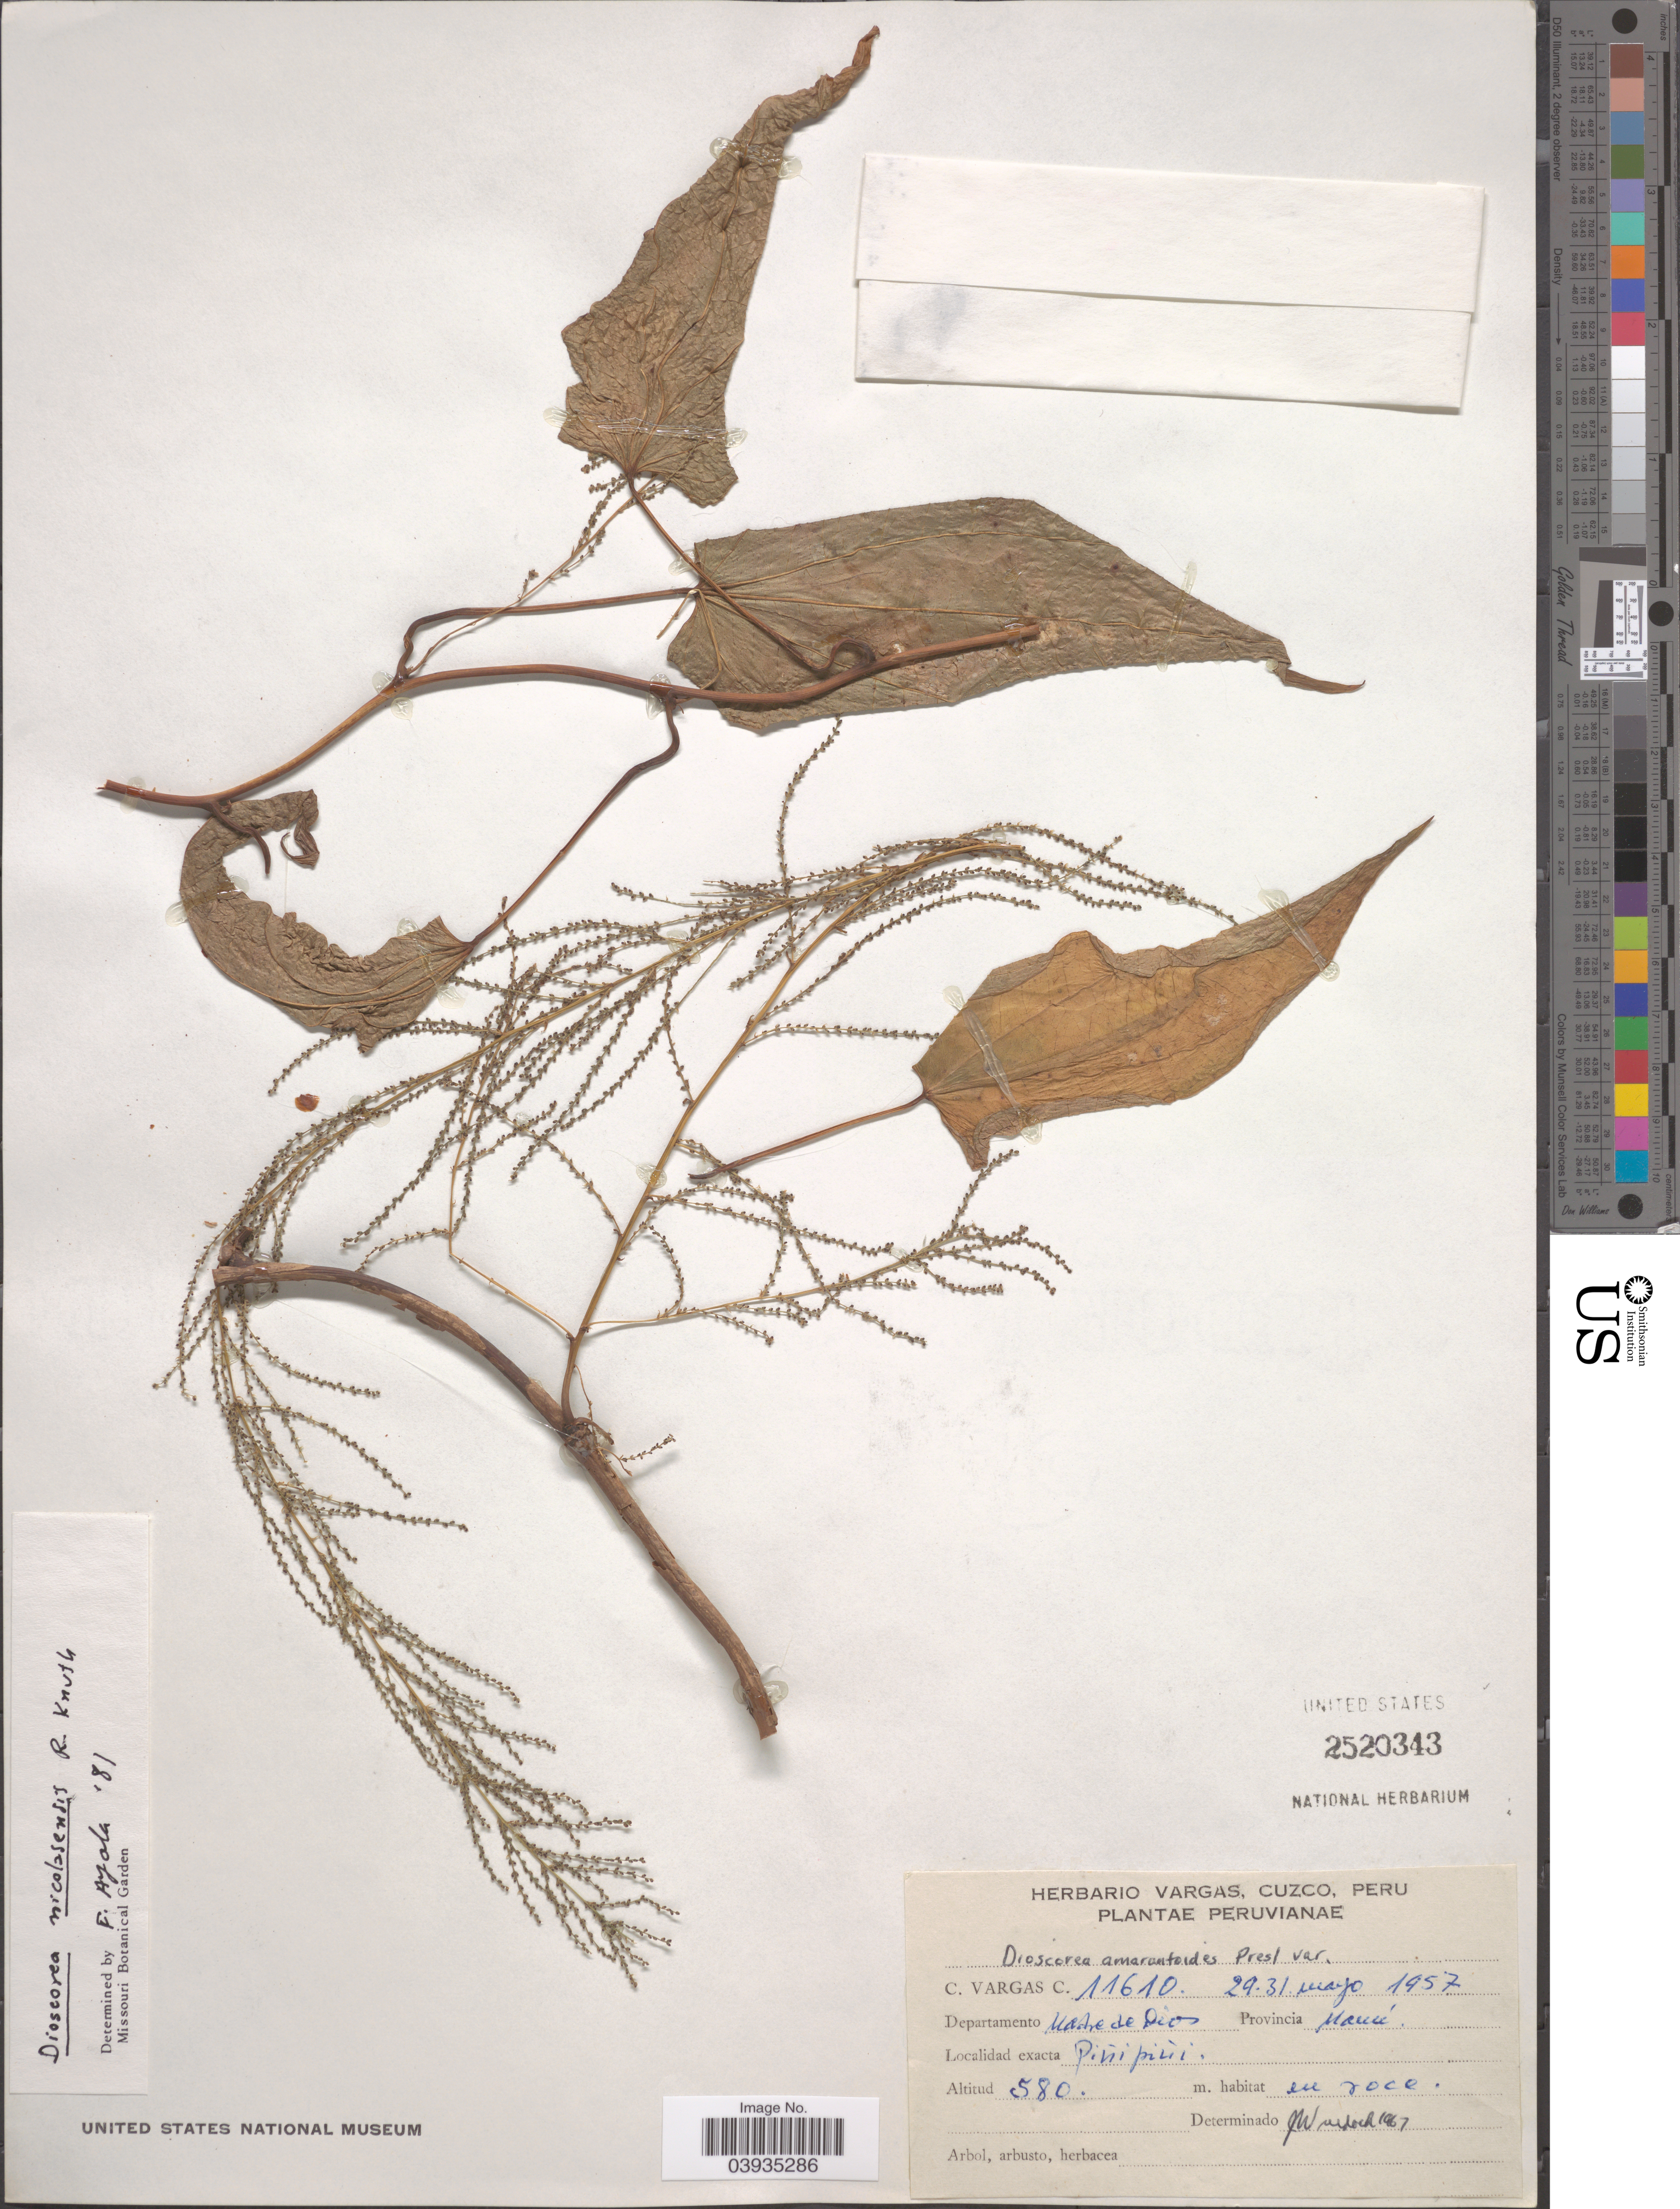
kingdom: Plantae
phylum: Tracheophyta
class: Liliopsida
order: Dioscoreales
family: Dioscoreaceae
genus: Dioscorea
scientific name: Dioscorea nicolasensis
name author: R. Knuth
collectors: C. Vargas Calderón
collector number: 11610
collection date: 1957-05-29/1957-05-31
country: Peru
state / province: Madre de Dios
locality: Departamento Madre de Dios. Provincia Manú. Pinipini.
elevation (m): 580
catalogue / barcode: US 2520343